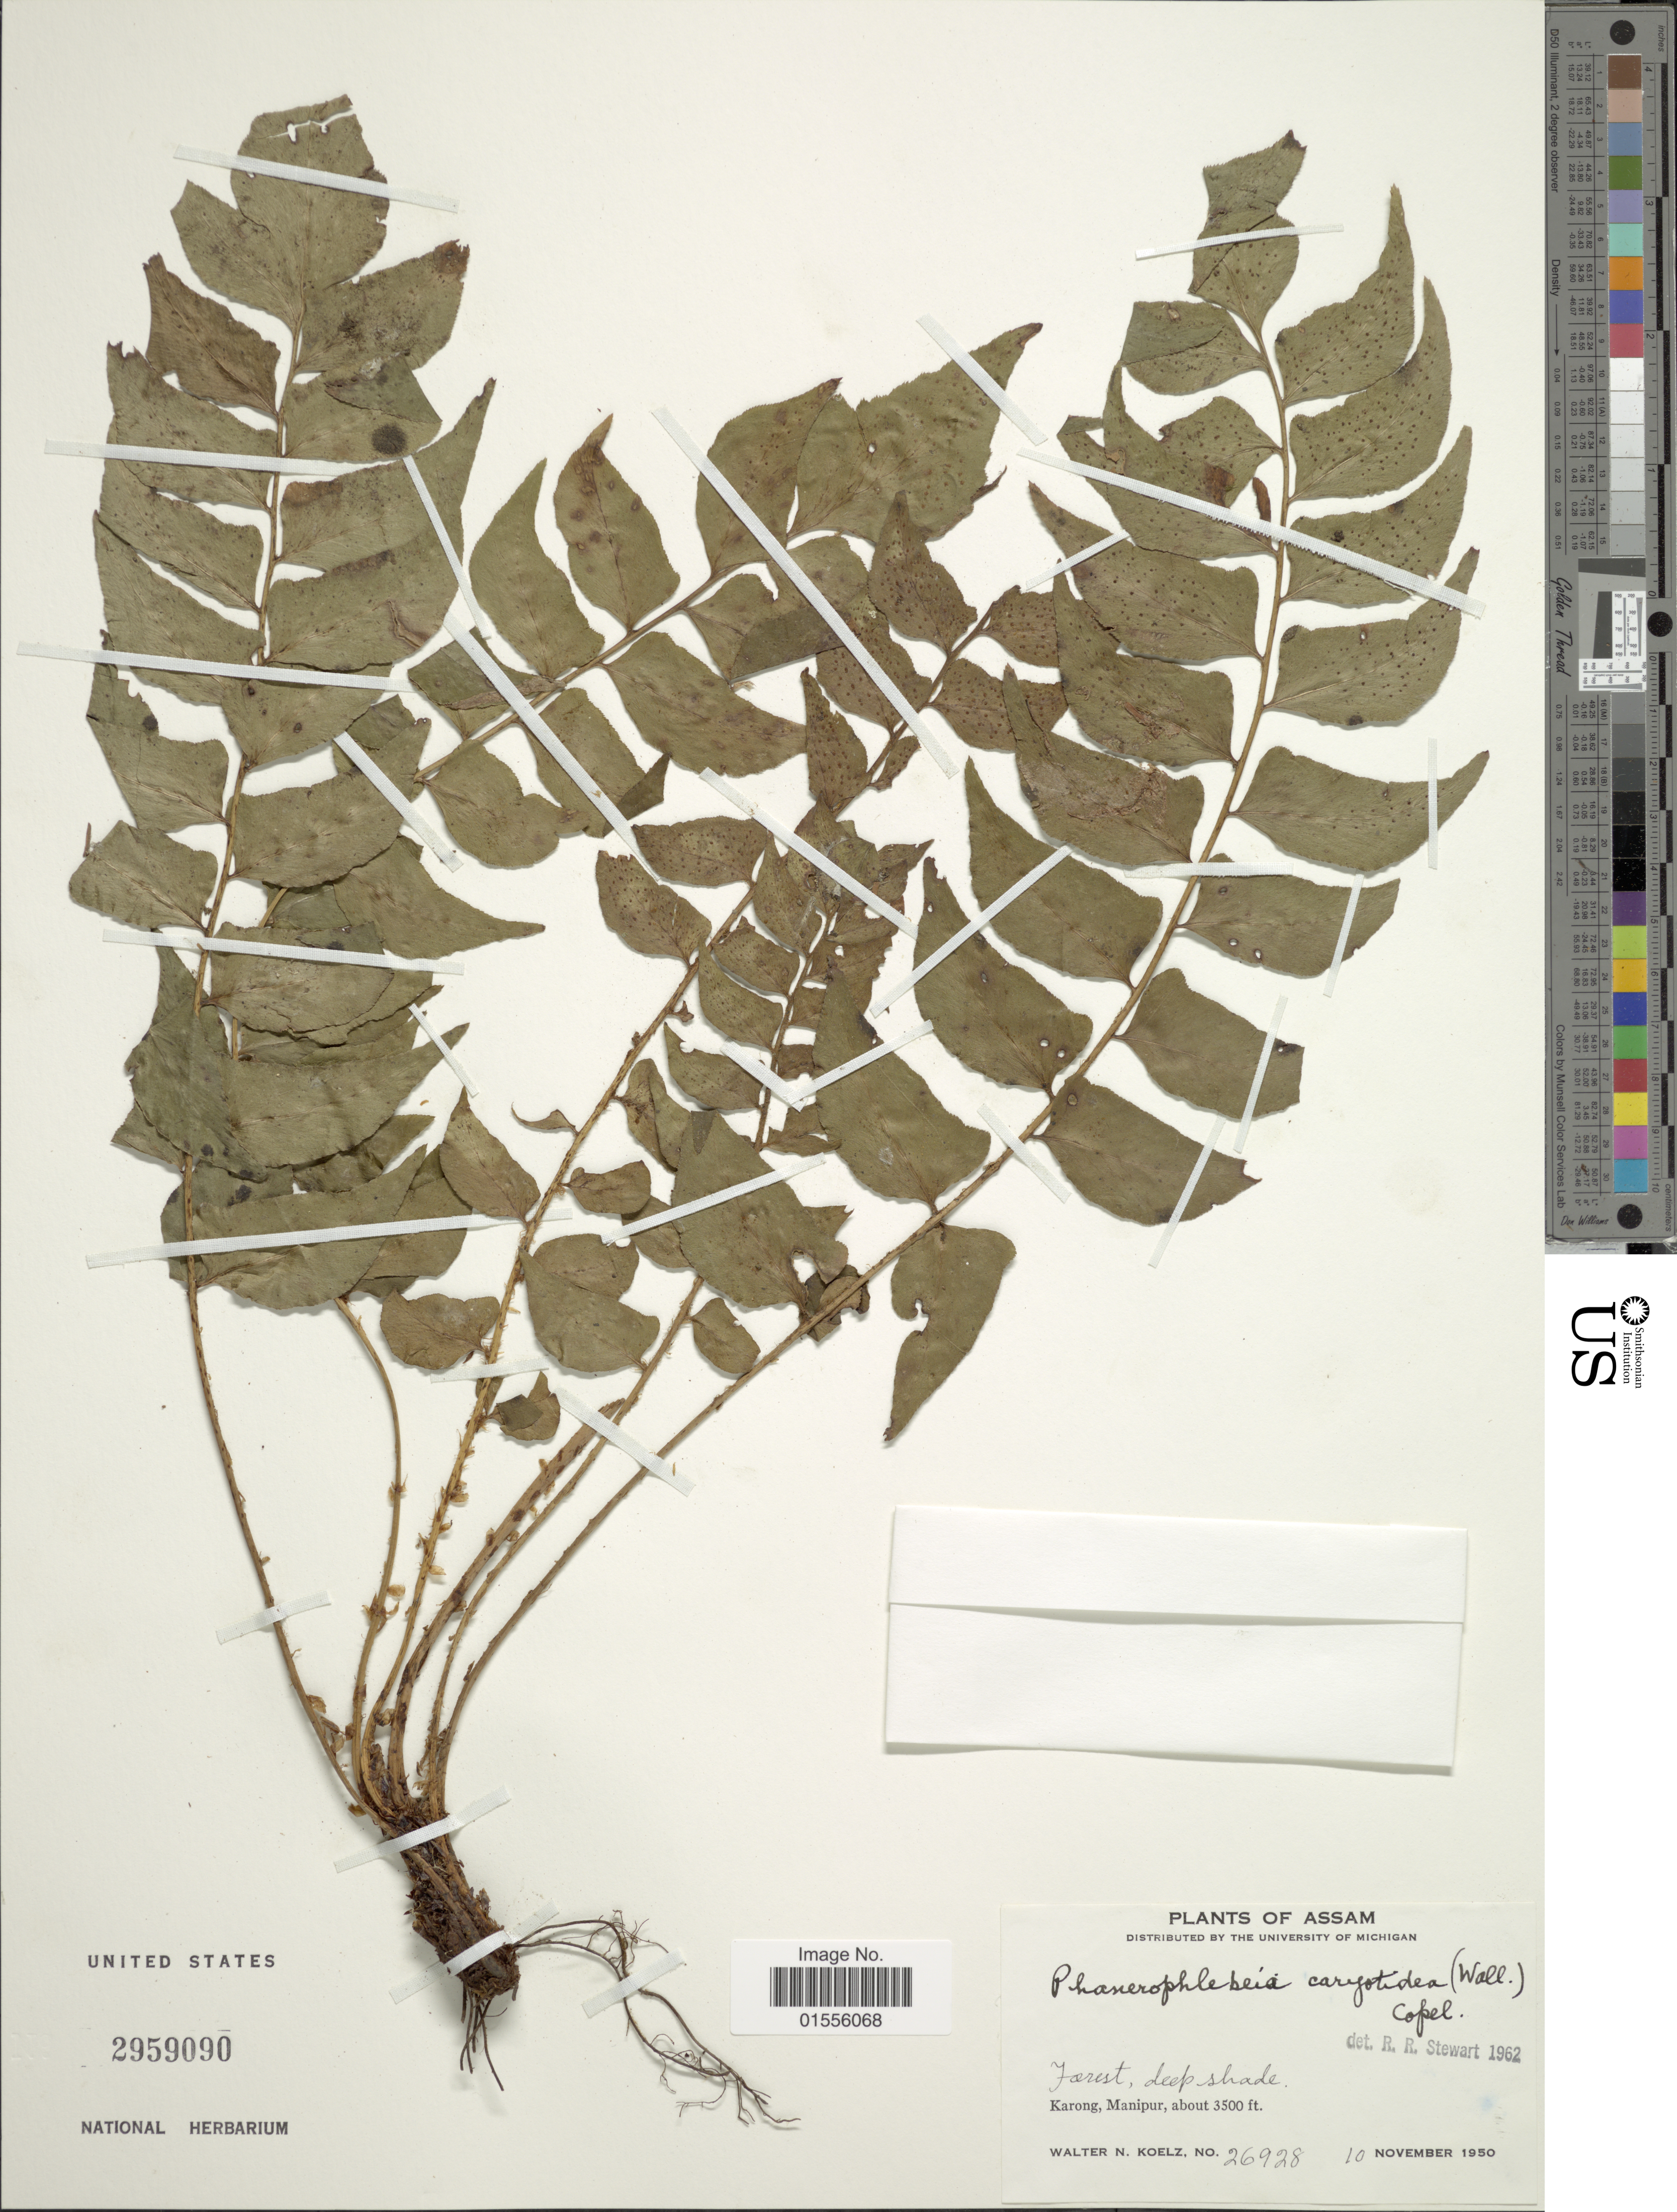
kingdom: Plantae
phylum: Tracheophyta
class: Polypodiopsida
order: Polypodiales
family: Dryopteridaceae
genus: Cyrtomium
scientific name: Cyrtomium caryotideum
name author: (Wall. ex Hook. & Grev.) C. Presl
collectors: W. N. Koelz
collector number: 26928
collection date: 1950-11-10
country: India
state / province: Manipur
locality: Karong, Manipur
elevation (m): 1067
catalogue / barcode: US 2959090